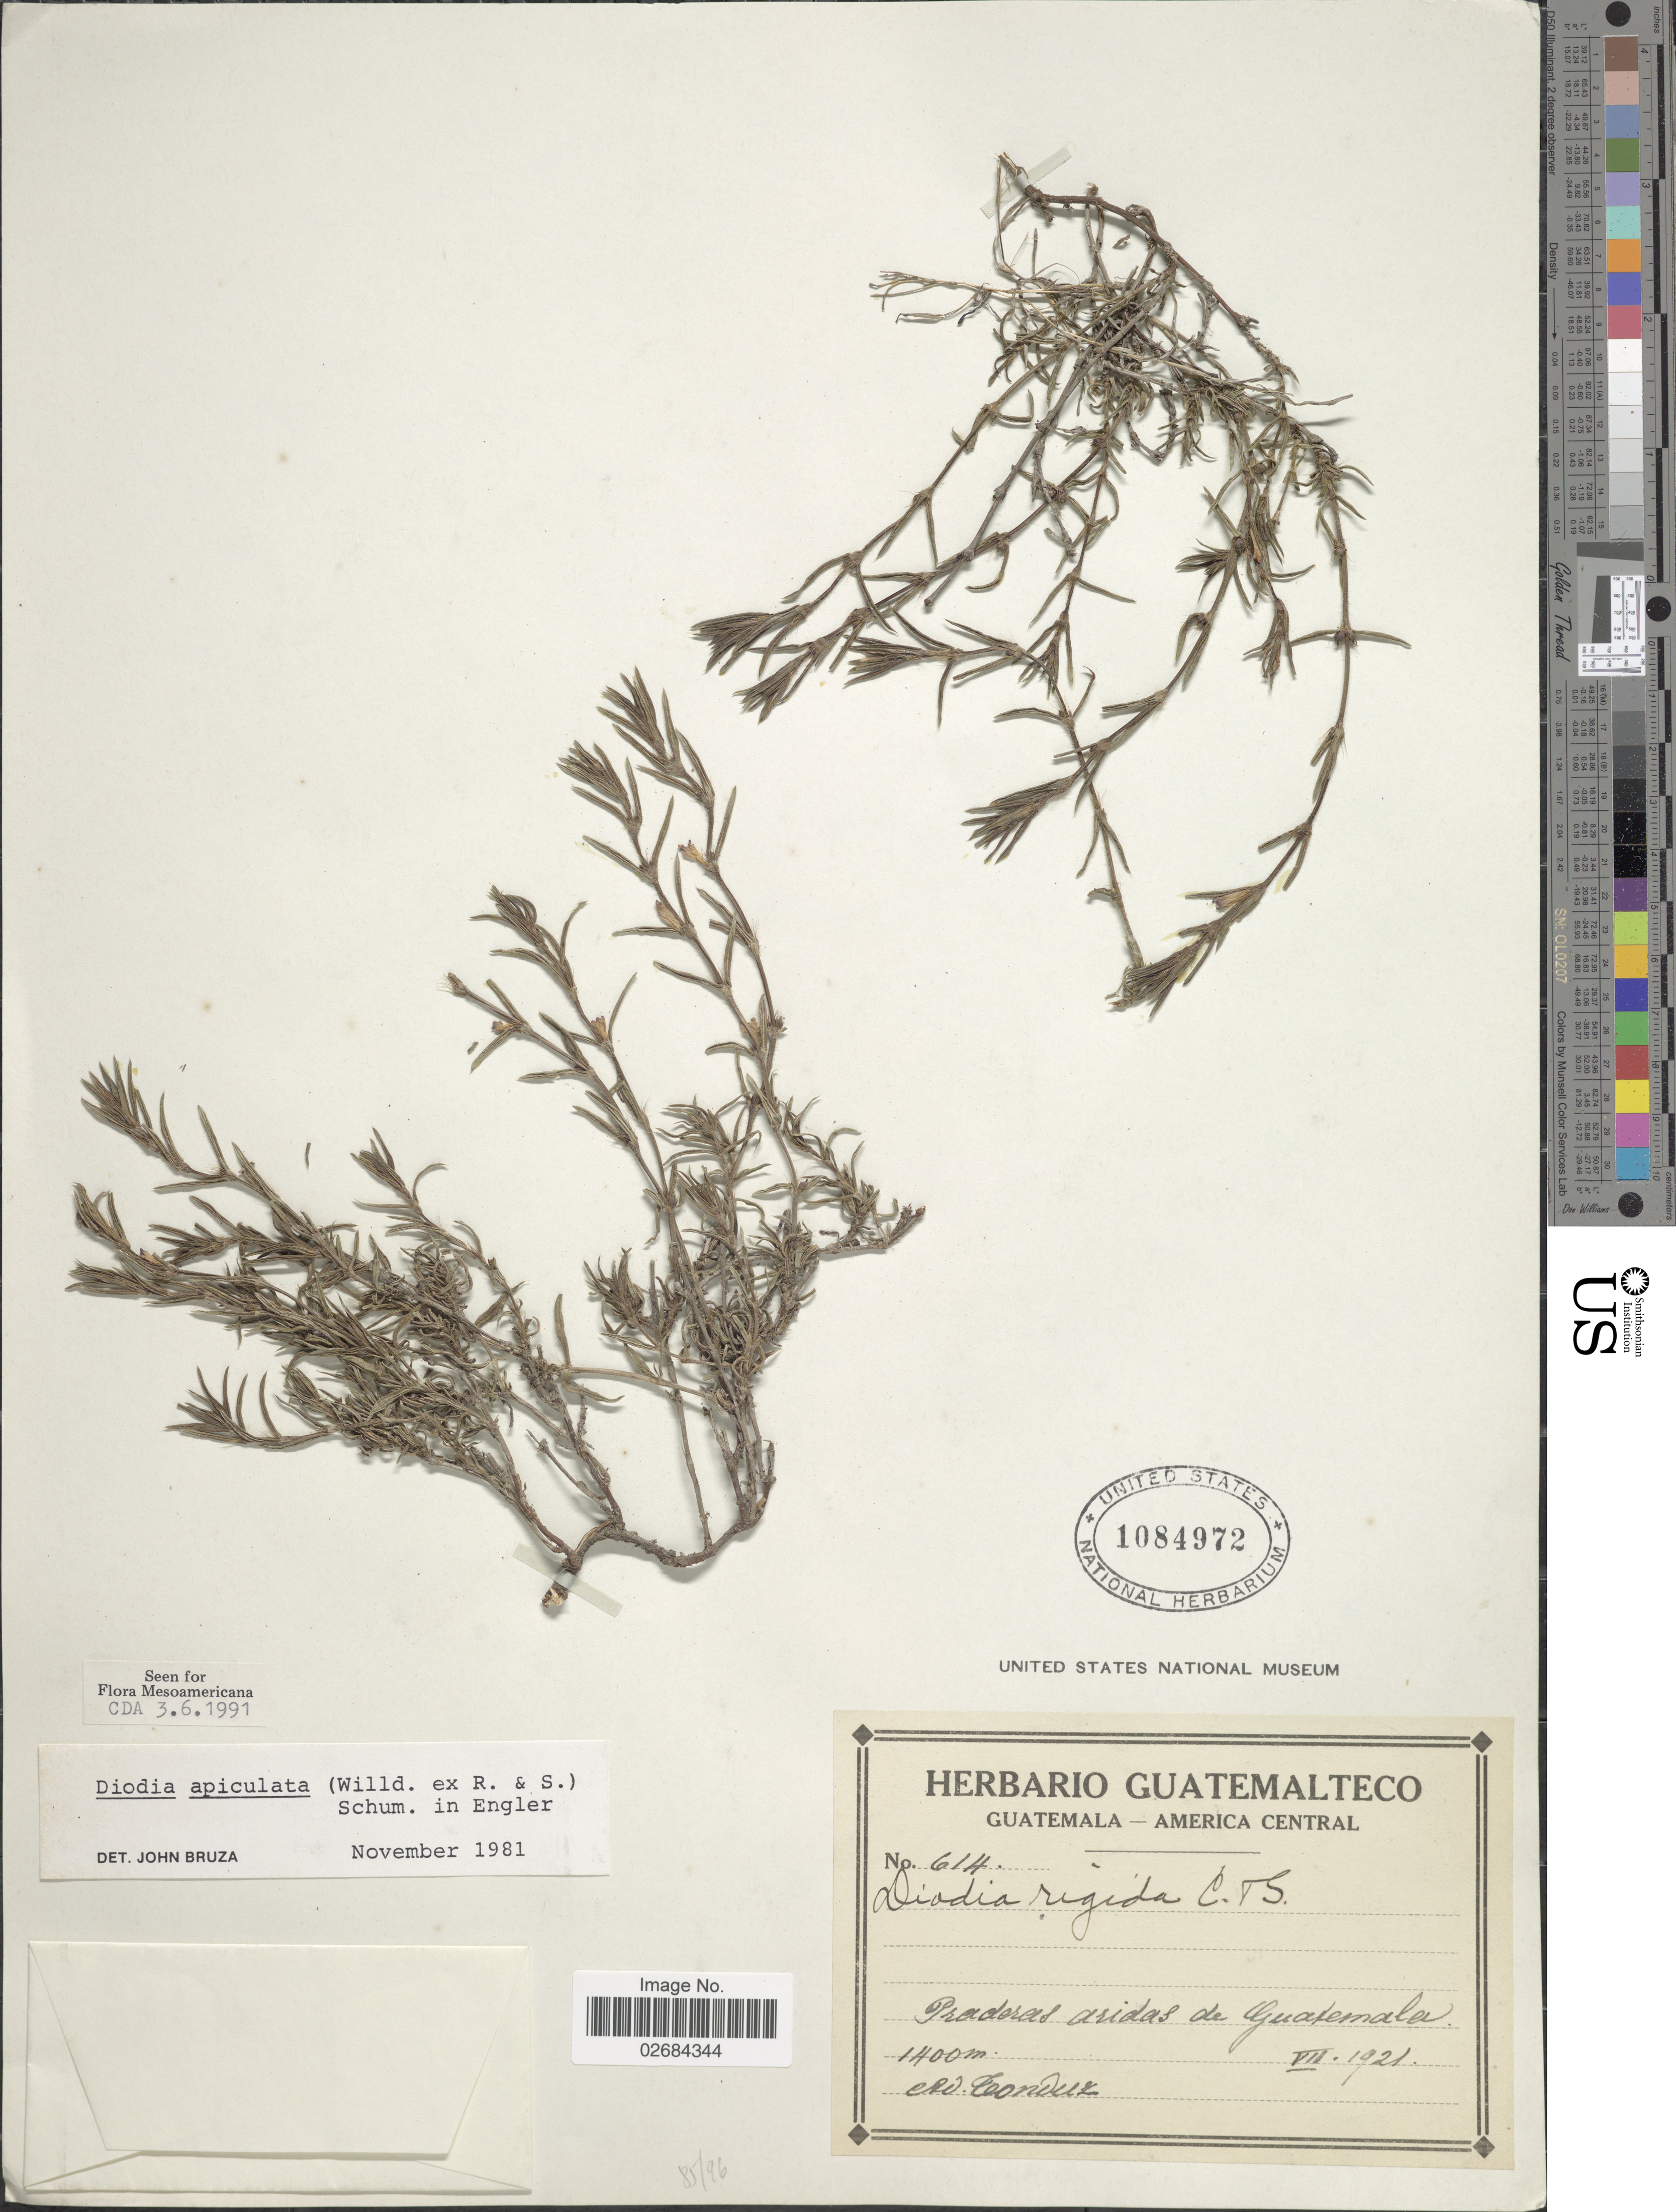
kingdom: Plantae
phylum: Tracheophyta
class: Magnoliopsida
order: Gentianales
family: Rubiaceae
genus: Diodia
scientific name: Diodia apiculata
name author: (Willd. ex Roem. & Schult.) K. Schum.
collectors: A. Tonduz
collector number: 614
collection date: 1921-07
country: Guatemala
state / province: Guatemala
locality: Praderas aridas de Guatemala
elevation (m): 1400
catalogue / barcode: US 1084972